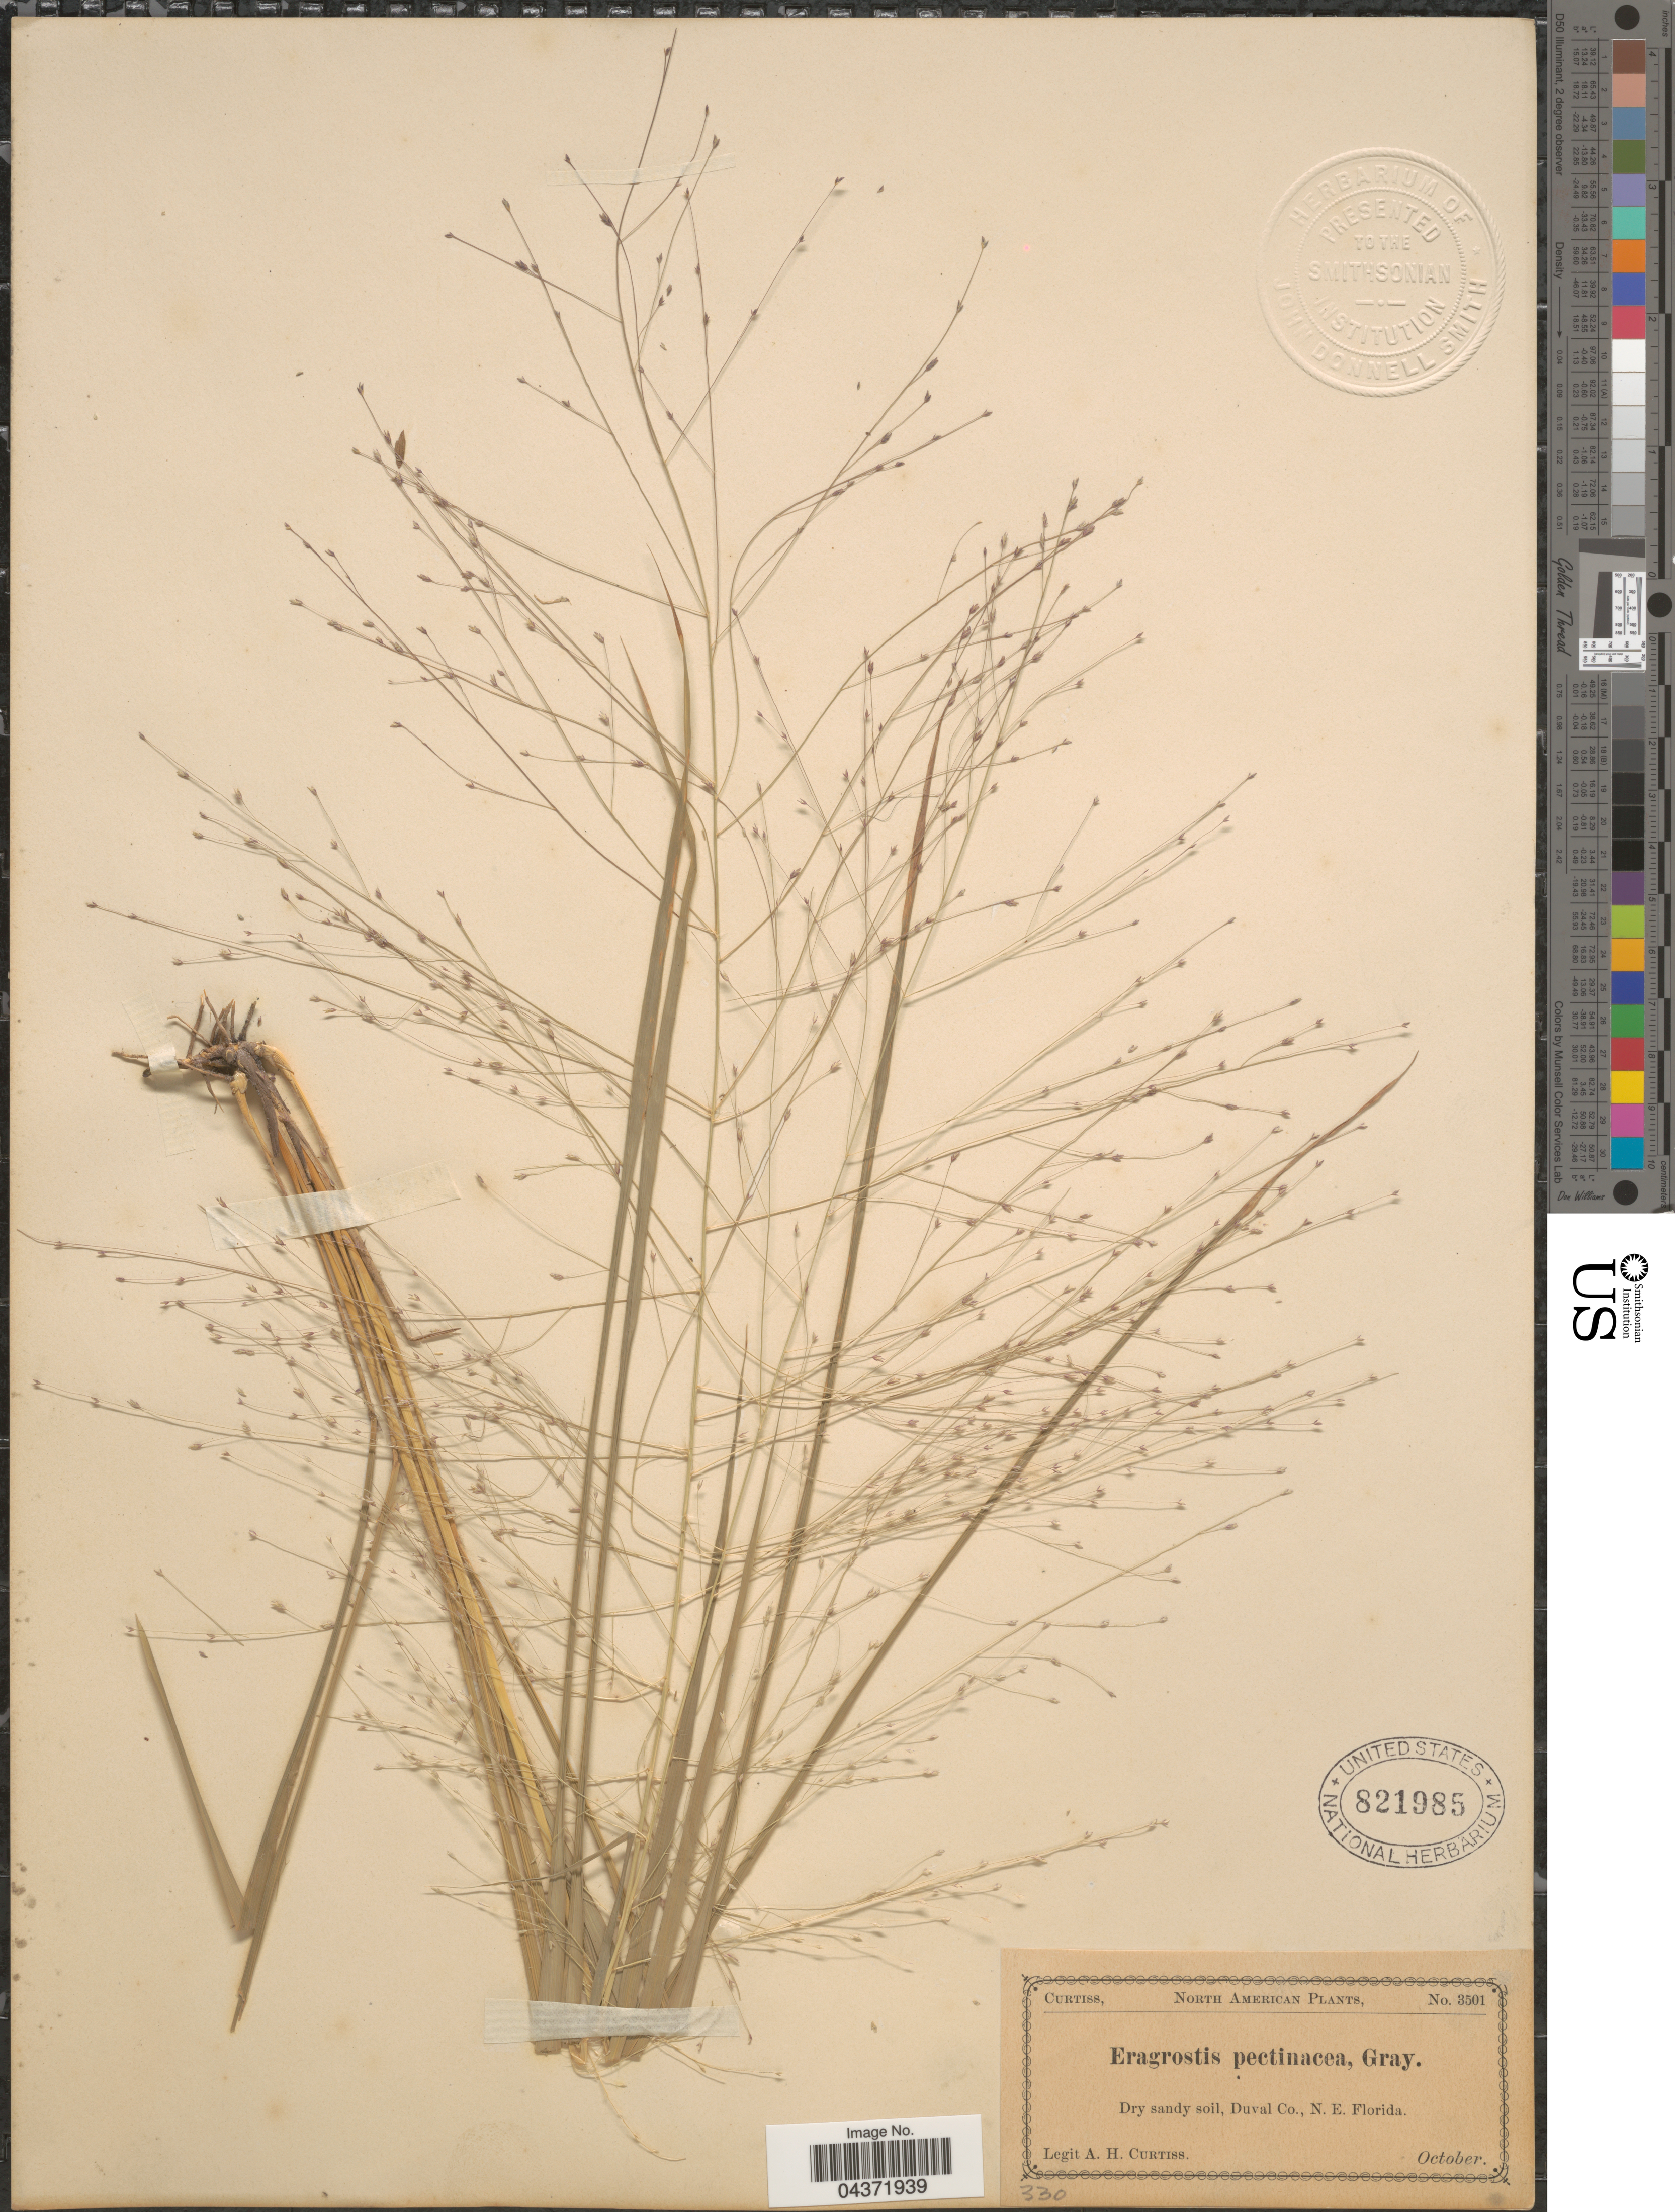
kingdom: Plantae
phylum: Tracheophyta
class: Liliopsida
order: Poales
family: Poaceae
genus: Eragrostis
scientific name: Eragrostis spectabilis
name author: (Pursh) Steud.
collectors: A. H. Curtiss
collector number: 3501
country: United States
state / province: Florida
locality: Duval Co., N. E. Florida.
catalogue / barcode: US 821985